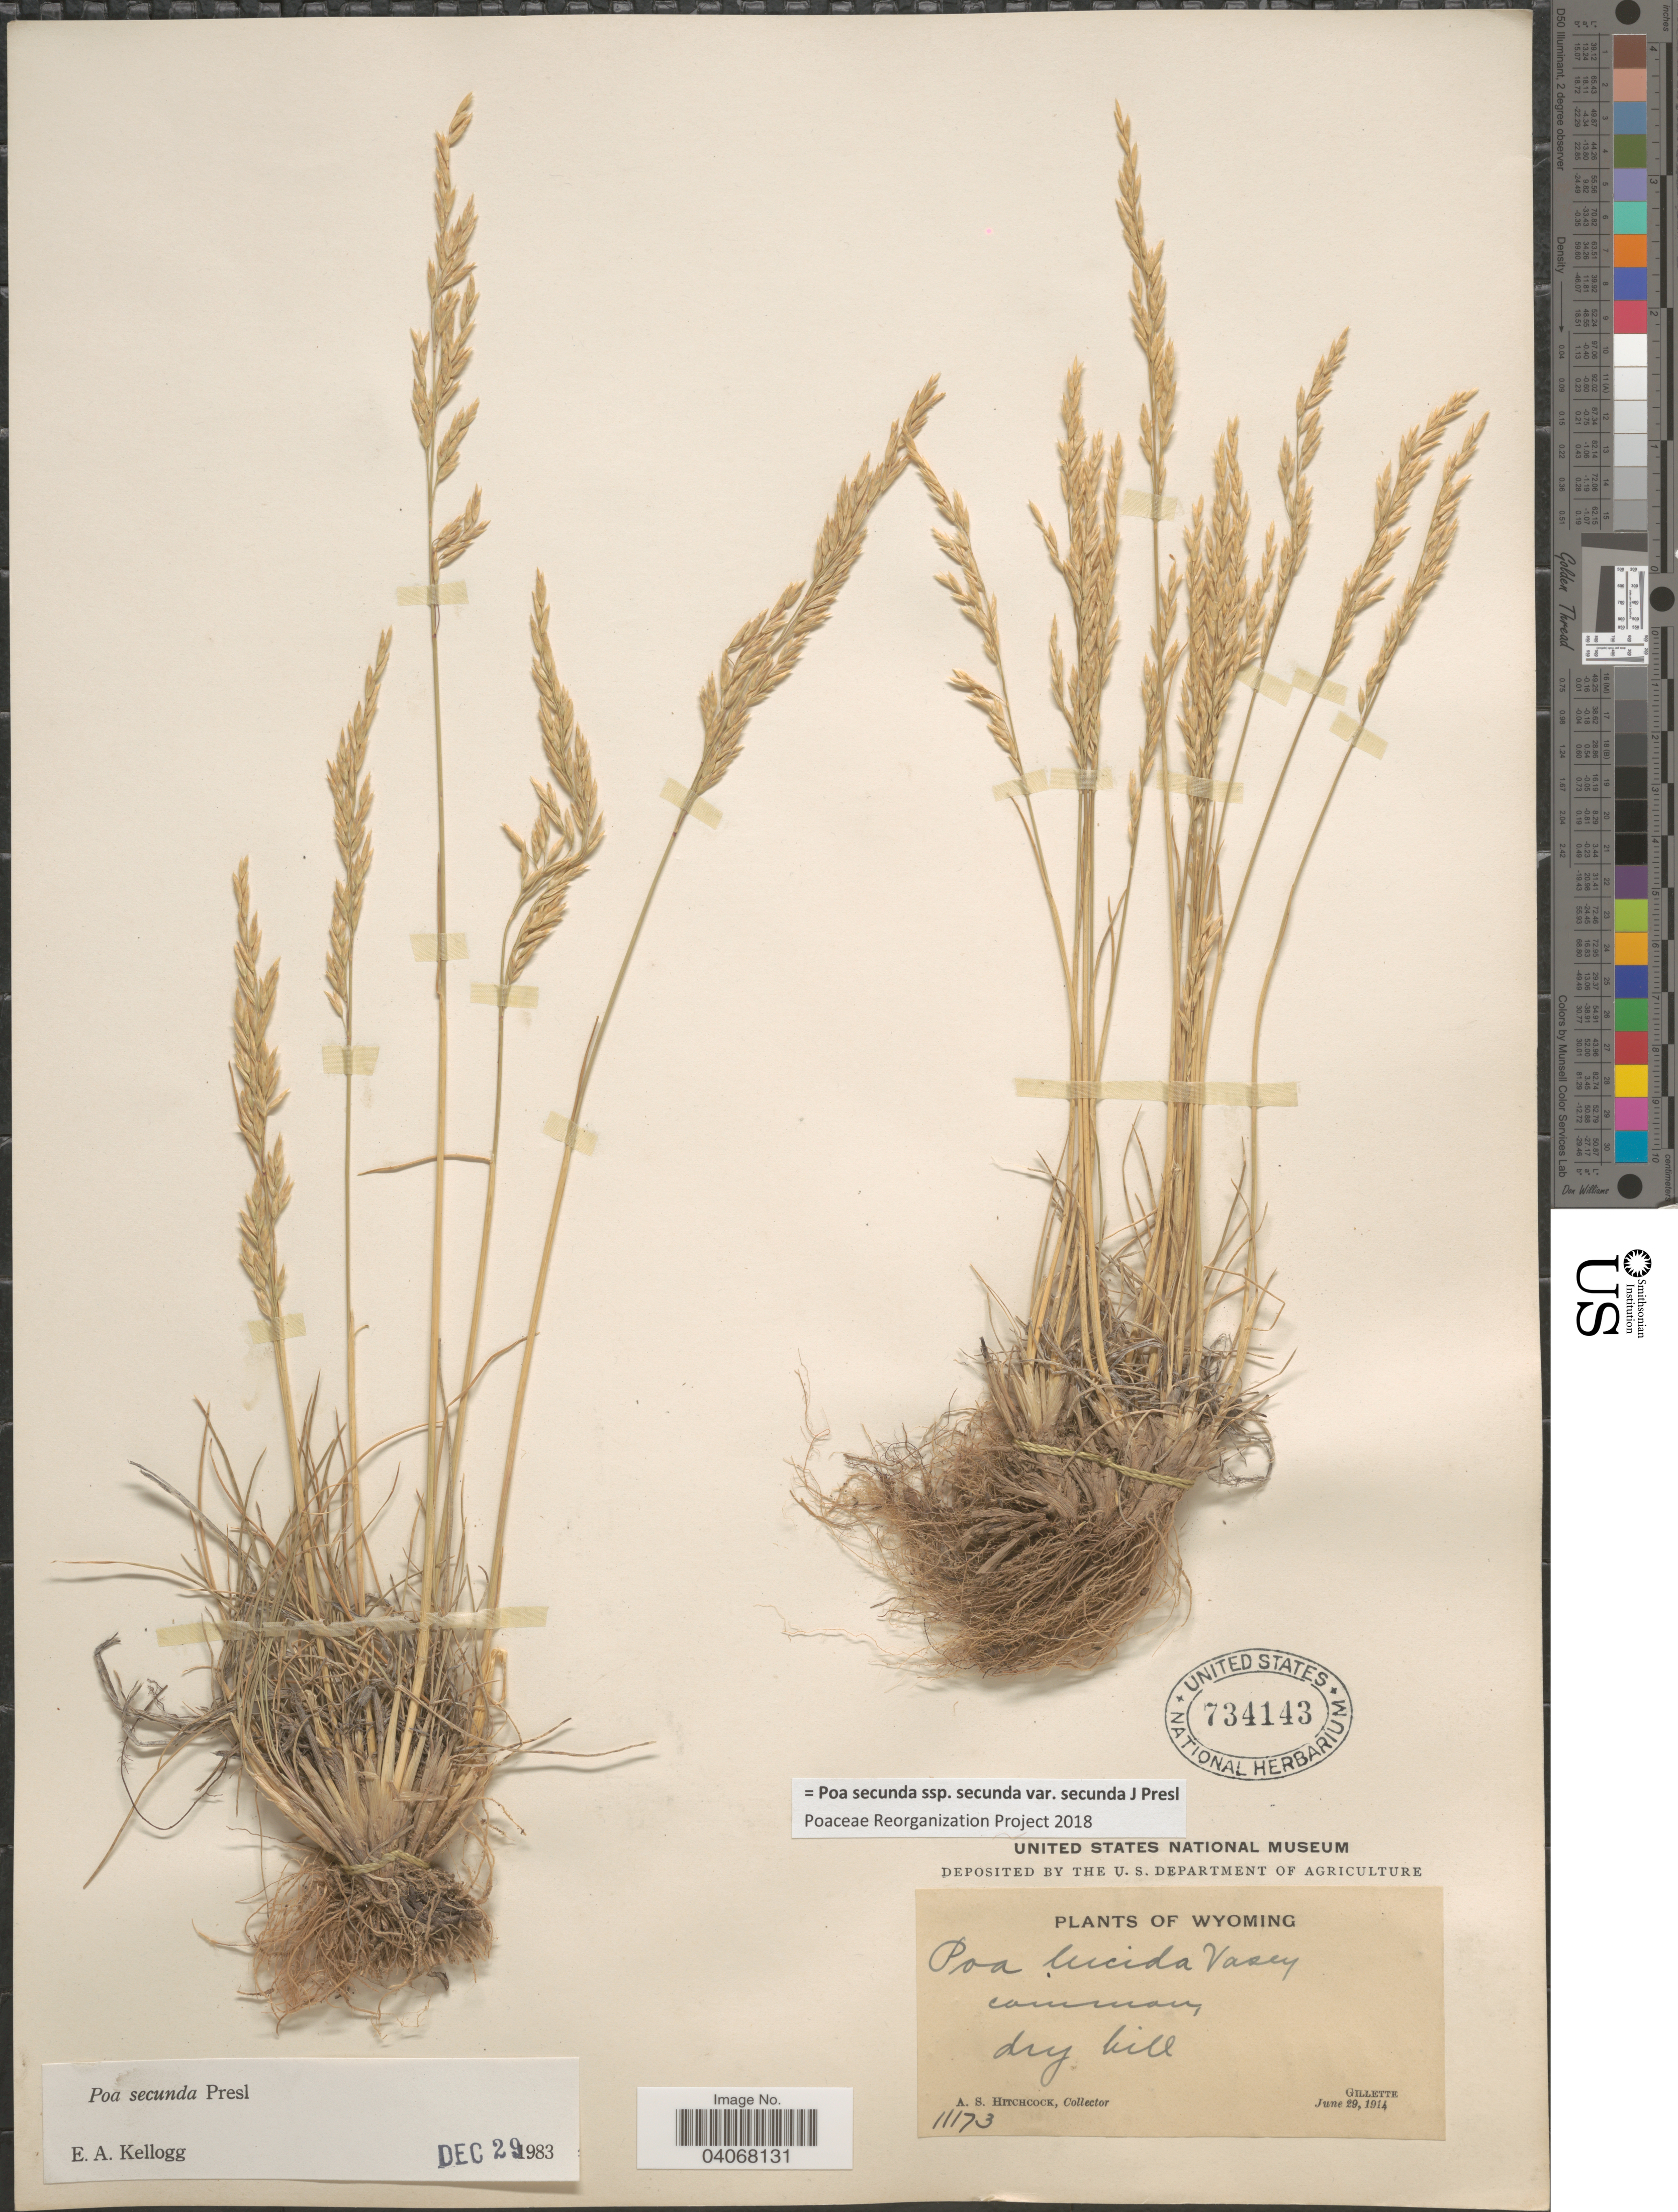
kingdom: Plantae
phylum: Tracheophyta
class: Liliopsida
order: Poales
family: Poaceae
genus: Poa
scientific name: Poa secunda subsp. secunda var. secunda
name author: J. Presl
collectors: A. S. Hitchcock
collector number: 11173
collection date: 1914-06-29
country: United States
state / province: Wyoming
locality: Gillette.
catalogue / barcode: US 734143